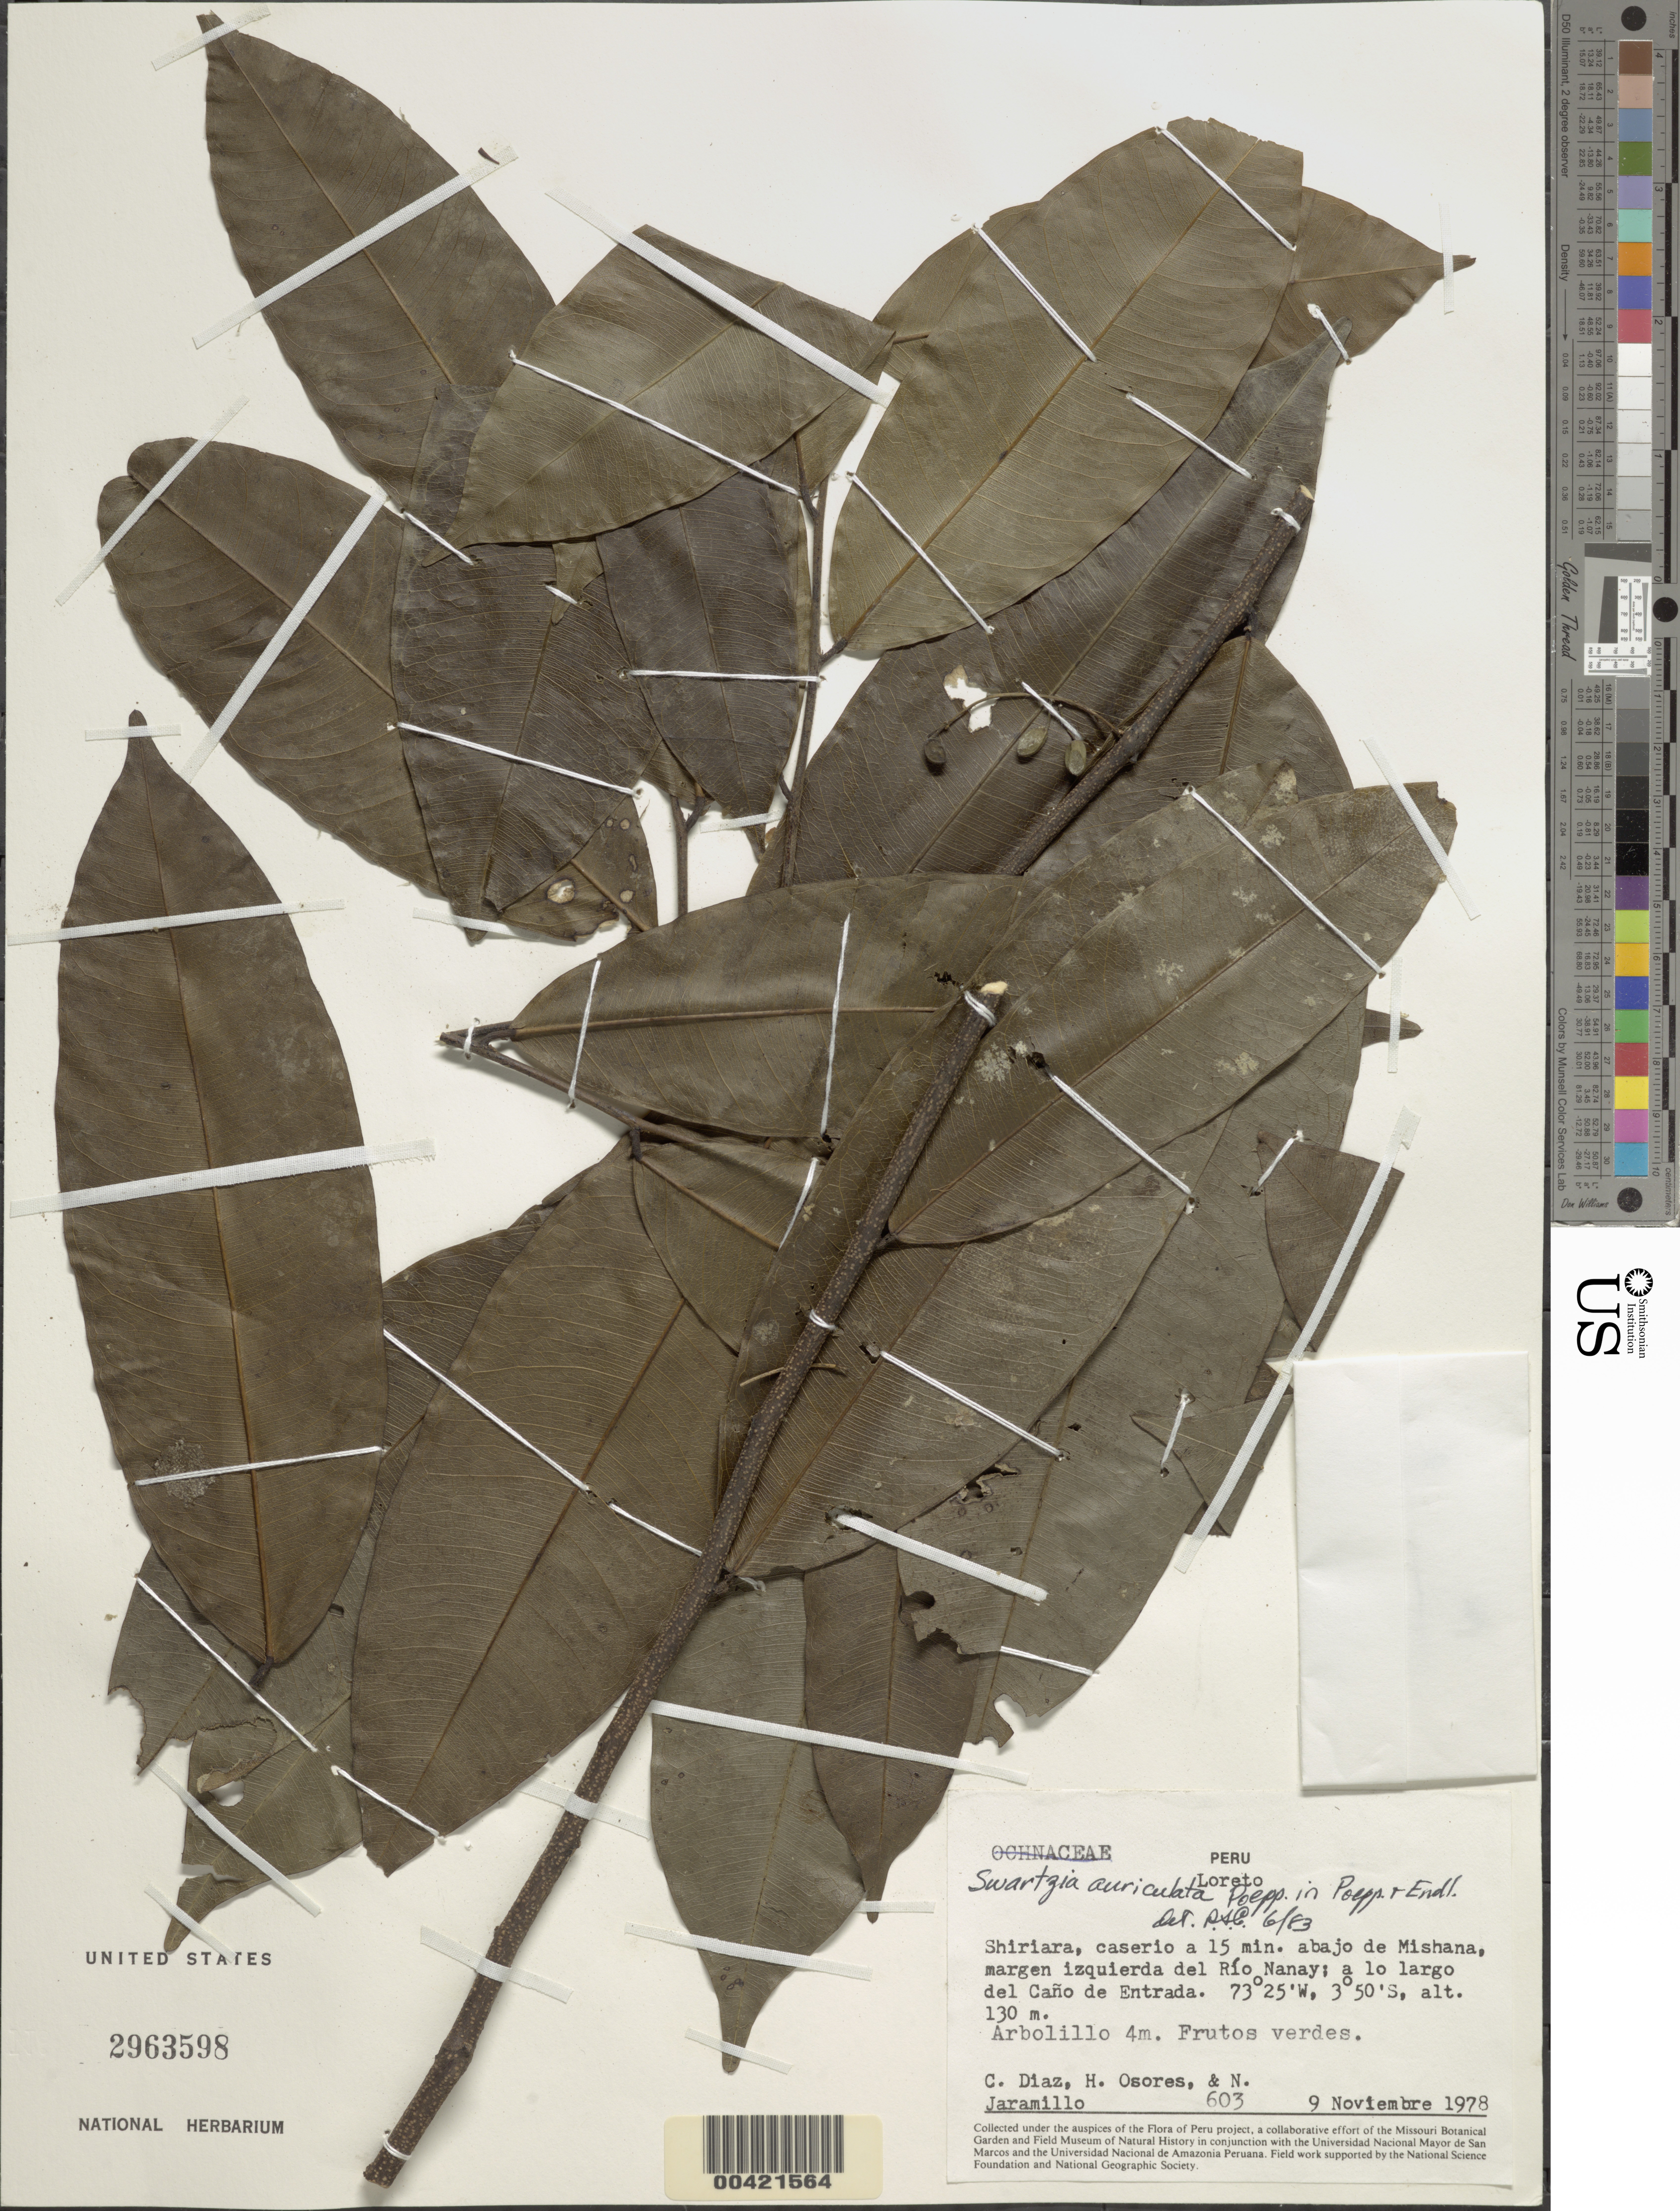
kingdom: Plantae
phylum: Tracheophyta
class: Magnoliopsida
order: Fabales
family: Fabaceae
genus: Swartzia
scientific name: Swartzia auriculata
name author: Poepp. in Poepp. & Endl.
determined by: Cowan, R. S.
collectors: C. Diaz Santibanez, H. Osores & N. Jaramillo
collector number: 603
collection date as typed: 09 Nov 1978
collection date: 1978-11-09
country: Peru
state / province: Loreto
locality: Shiriara, caserio a 15 min. abajo de mishana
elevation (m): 130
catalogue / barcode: US 2963598